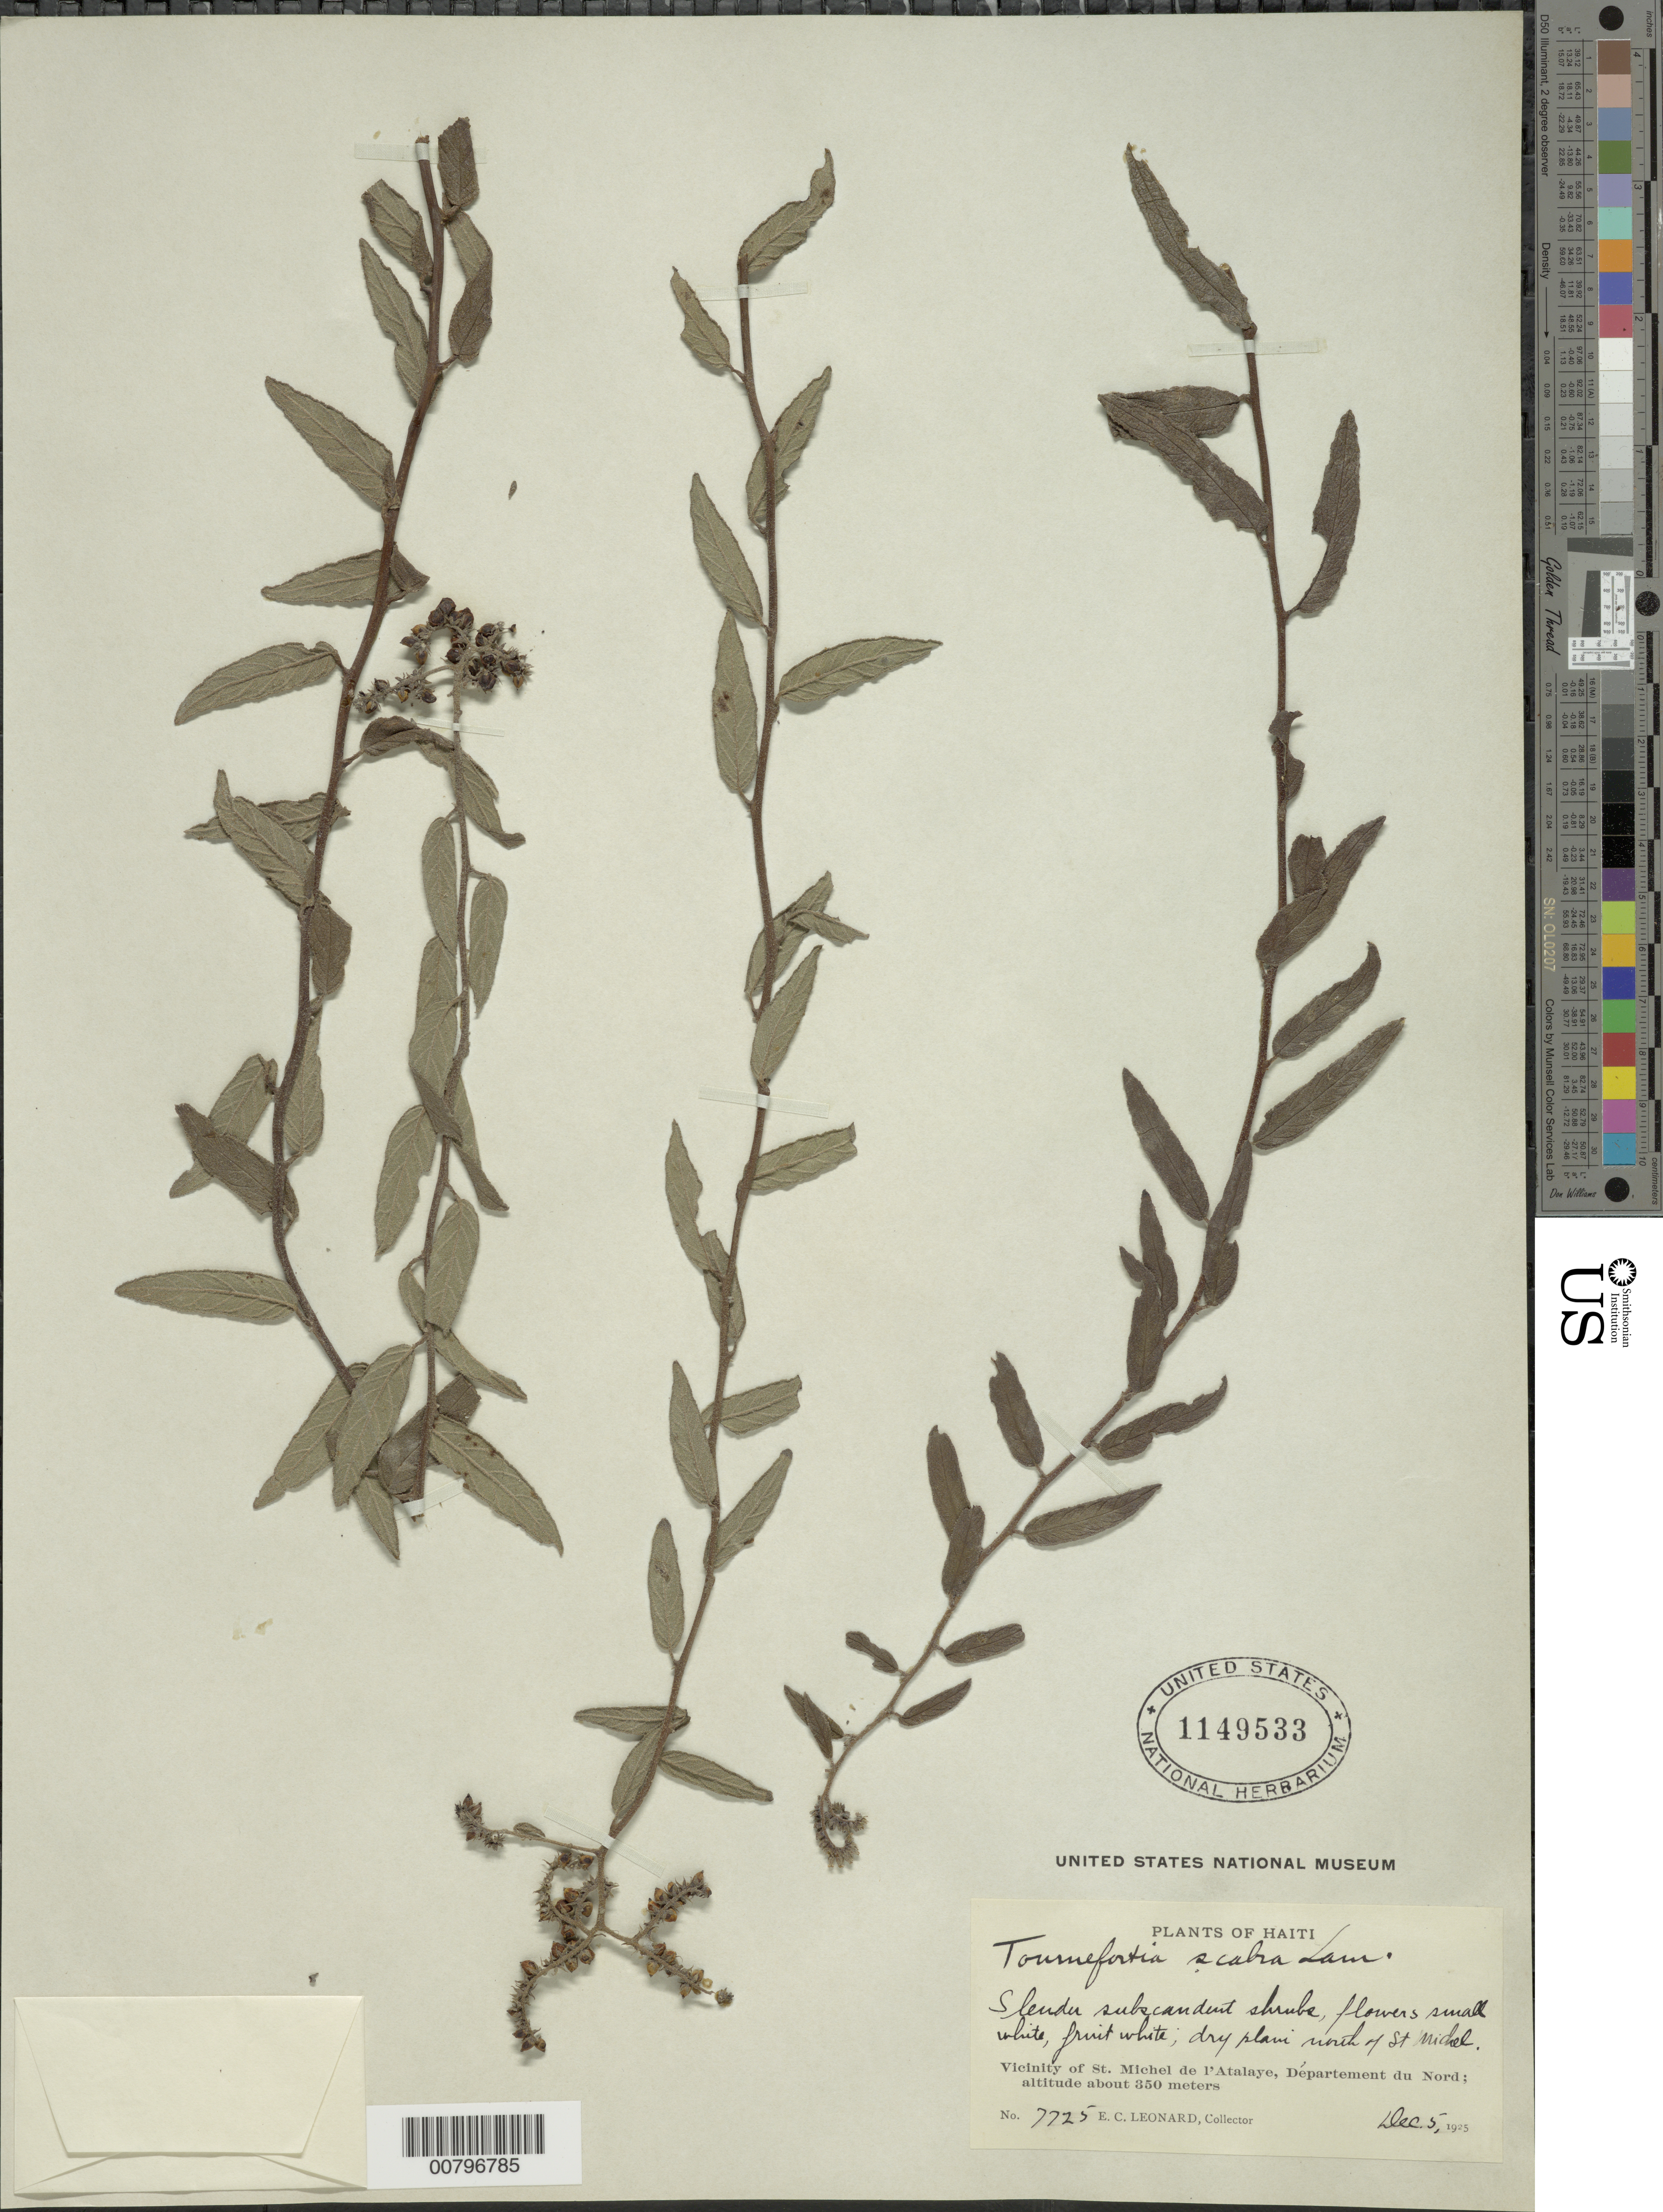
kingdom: Plantae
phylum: Tracheophyta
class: Magnoliopsida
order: Boraginales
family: Heliotropiaceae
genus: Tournefortia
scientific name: Tournefortia scabra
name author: Lam.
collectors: E. C. Leonard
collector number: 7725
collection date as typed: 05 Dec 1925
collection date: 1925-12-05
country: Haiti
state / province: Nord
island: Hispaniola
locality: Vicinity of St. Michel de l'Atalaye, north of St. Michel.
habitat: Dry plain.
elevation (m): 350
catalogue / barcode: US 1149533